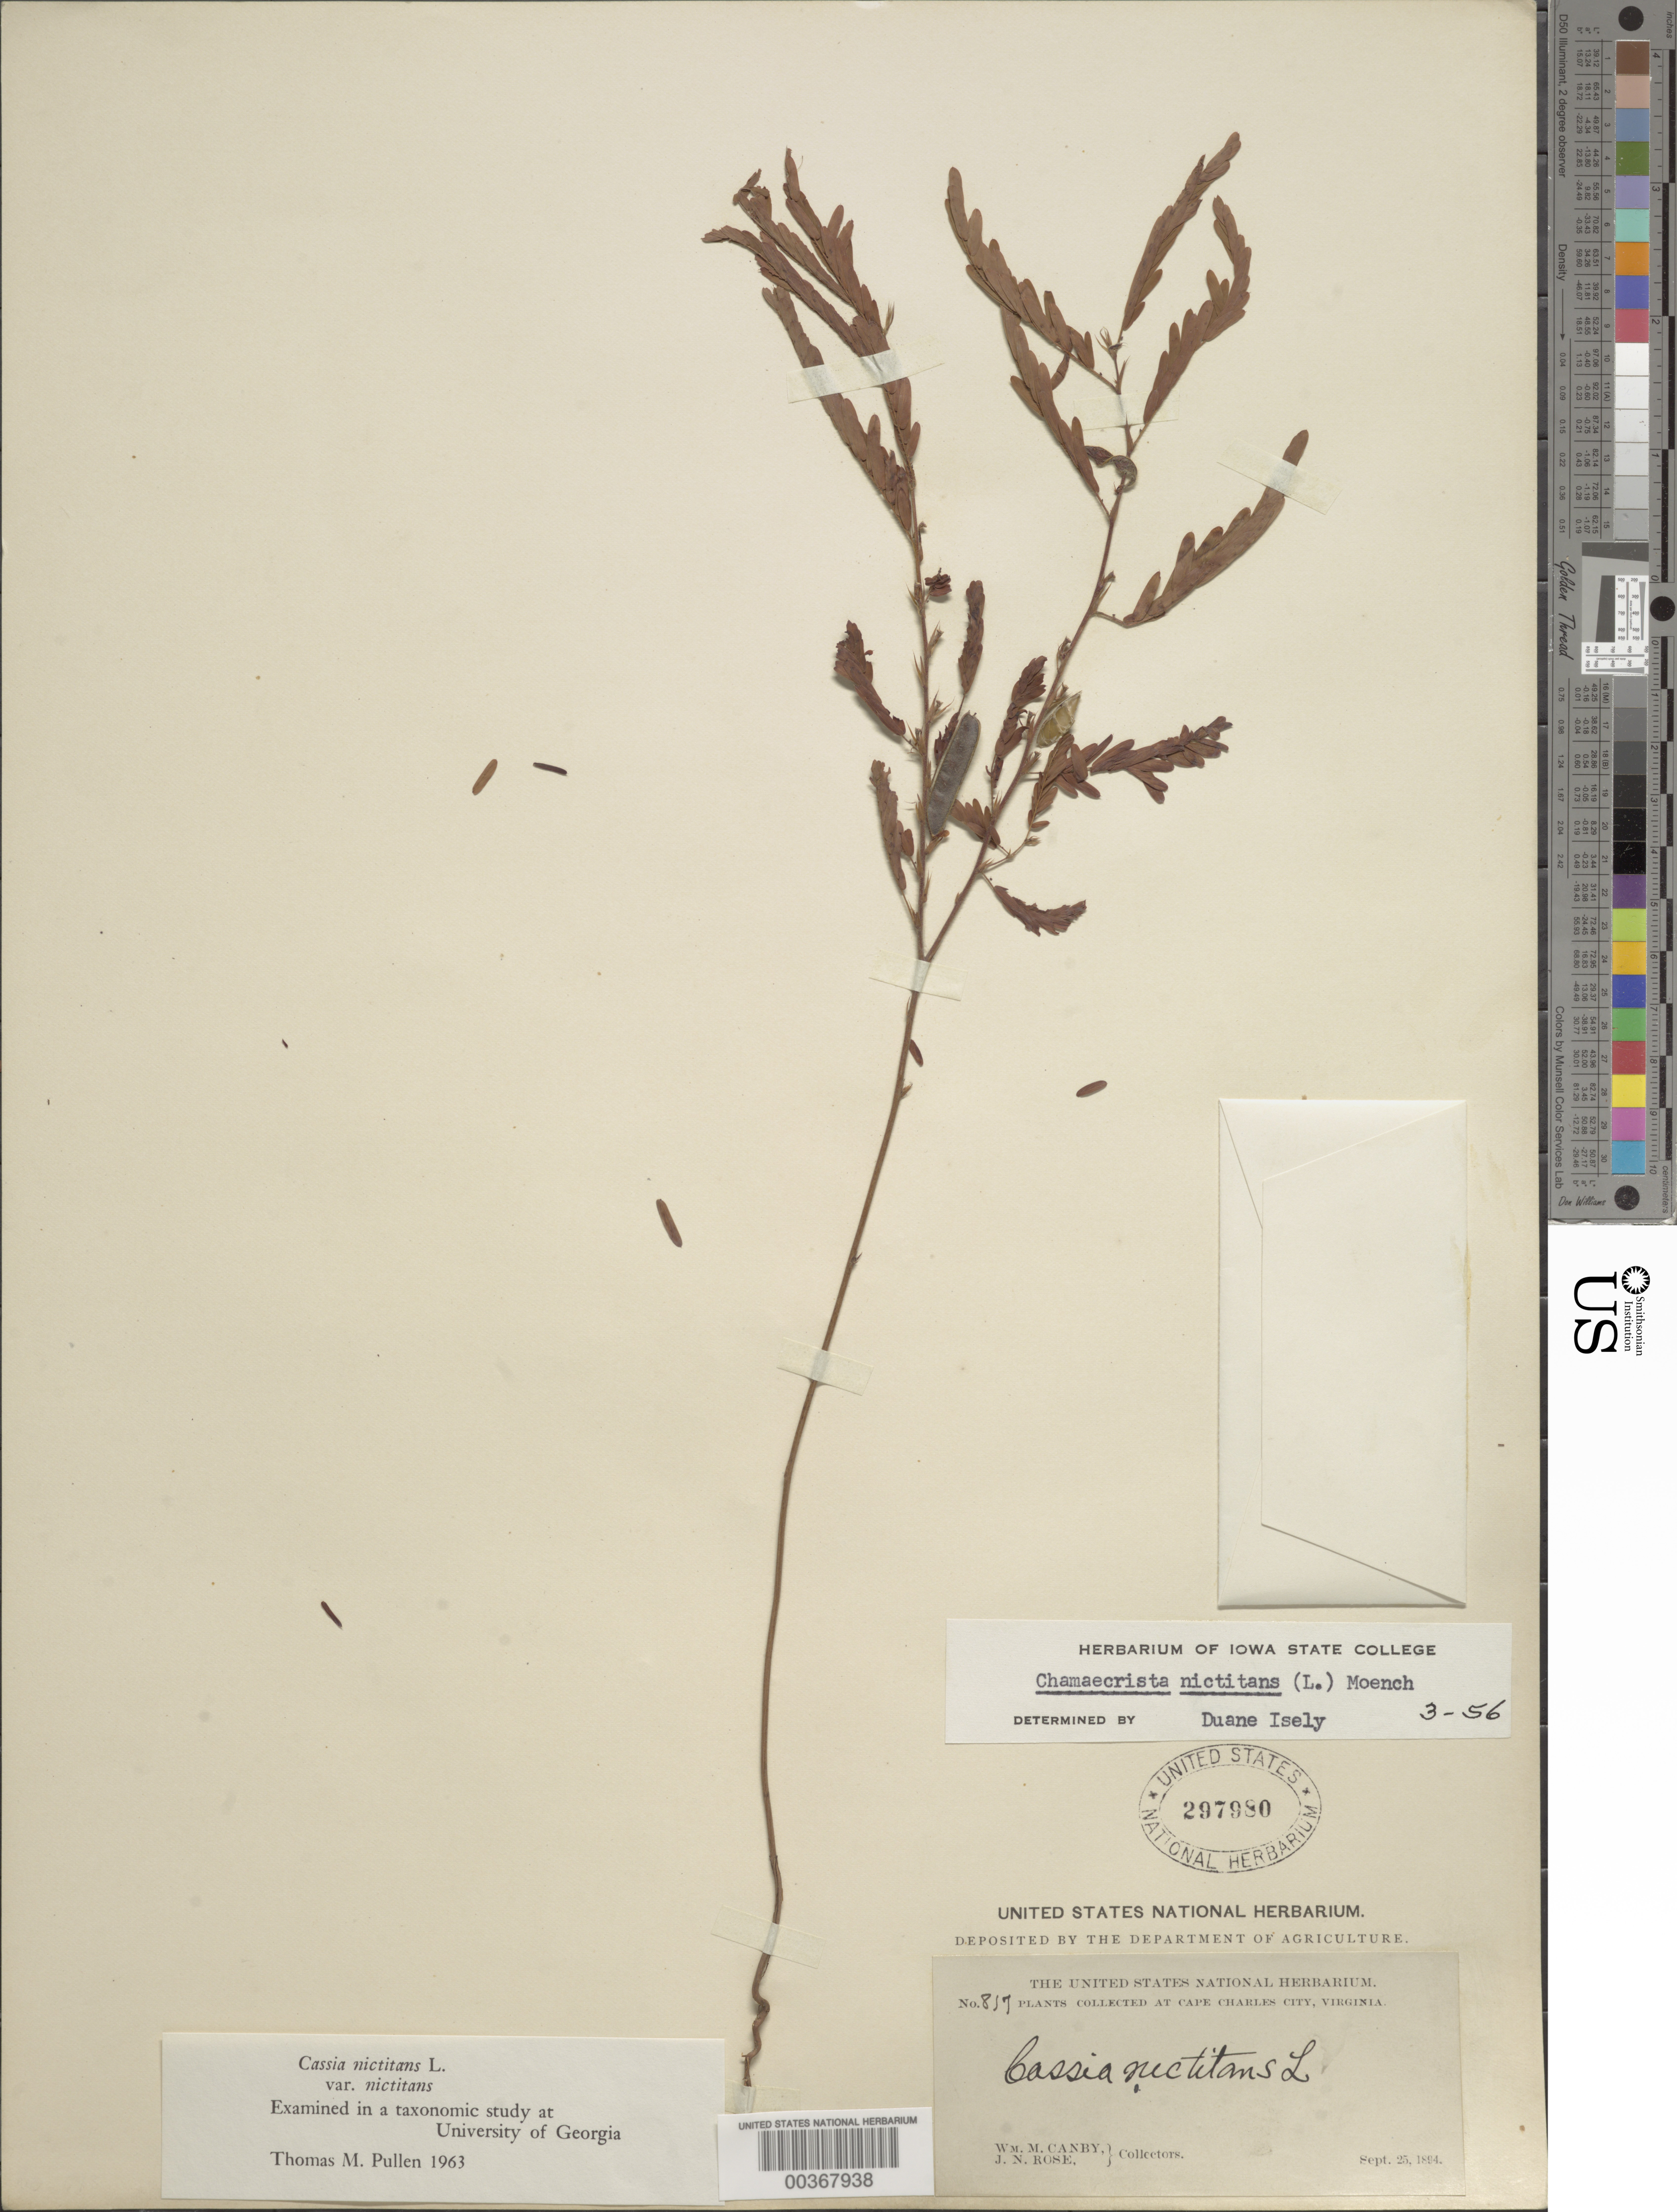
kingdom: Plantae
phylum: Tracheophyta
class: Magnoliopsida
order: Fabales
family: Fabaceae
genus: Chamaecrista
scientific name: Chamaecrista nictitans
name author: (L.) Moench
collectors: W. M. Canby & J. N. Rose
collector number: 817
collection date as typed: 25 Sep 1894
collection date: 1894-09-25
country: United States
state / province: Virginia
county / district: Northampton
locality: Cape Charles City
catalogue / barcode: US 297980